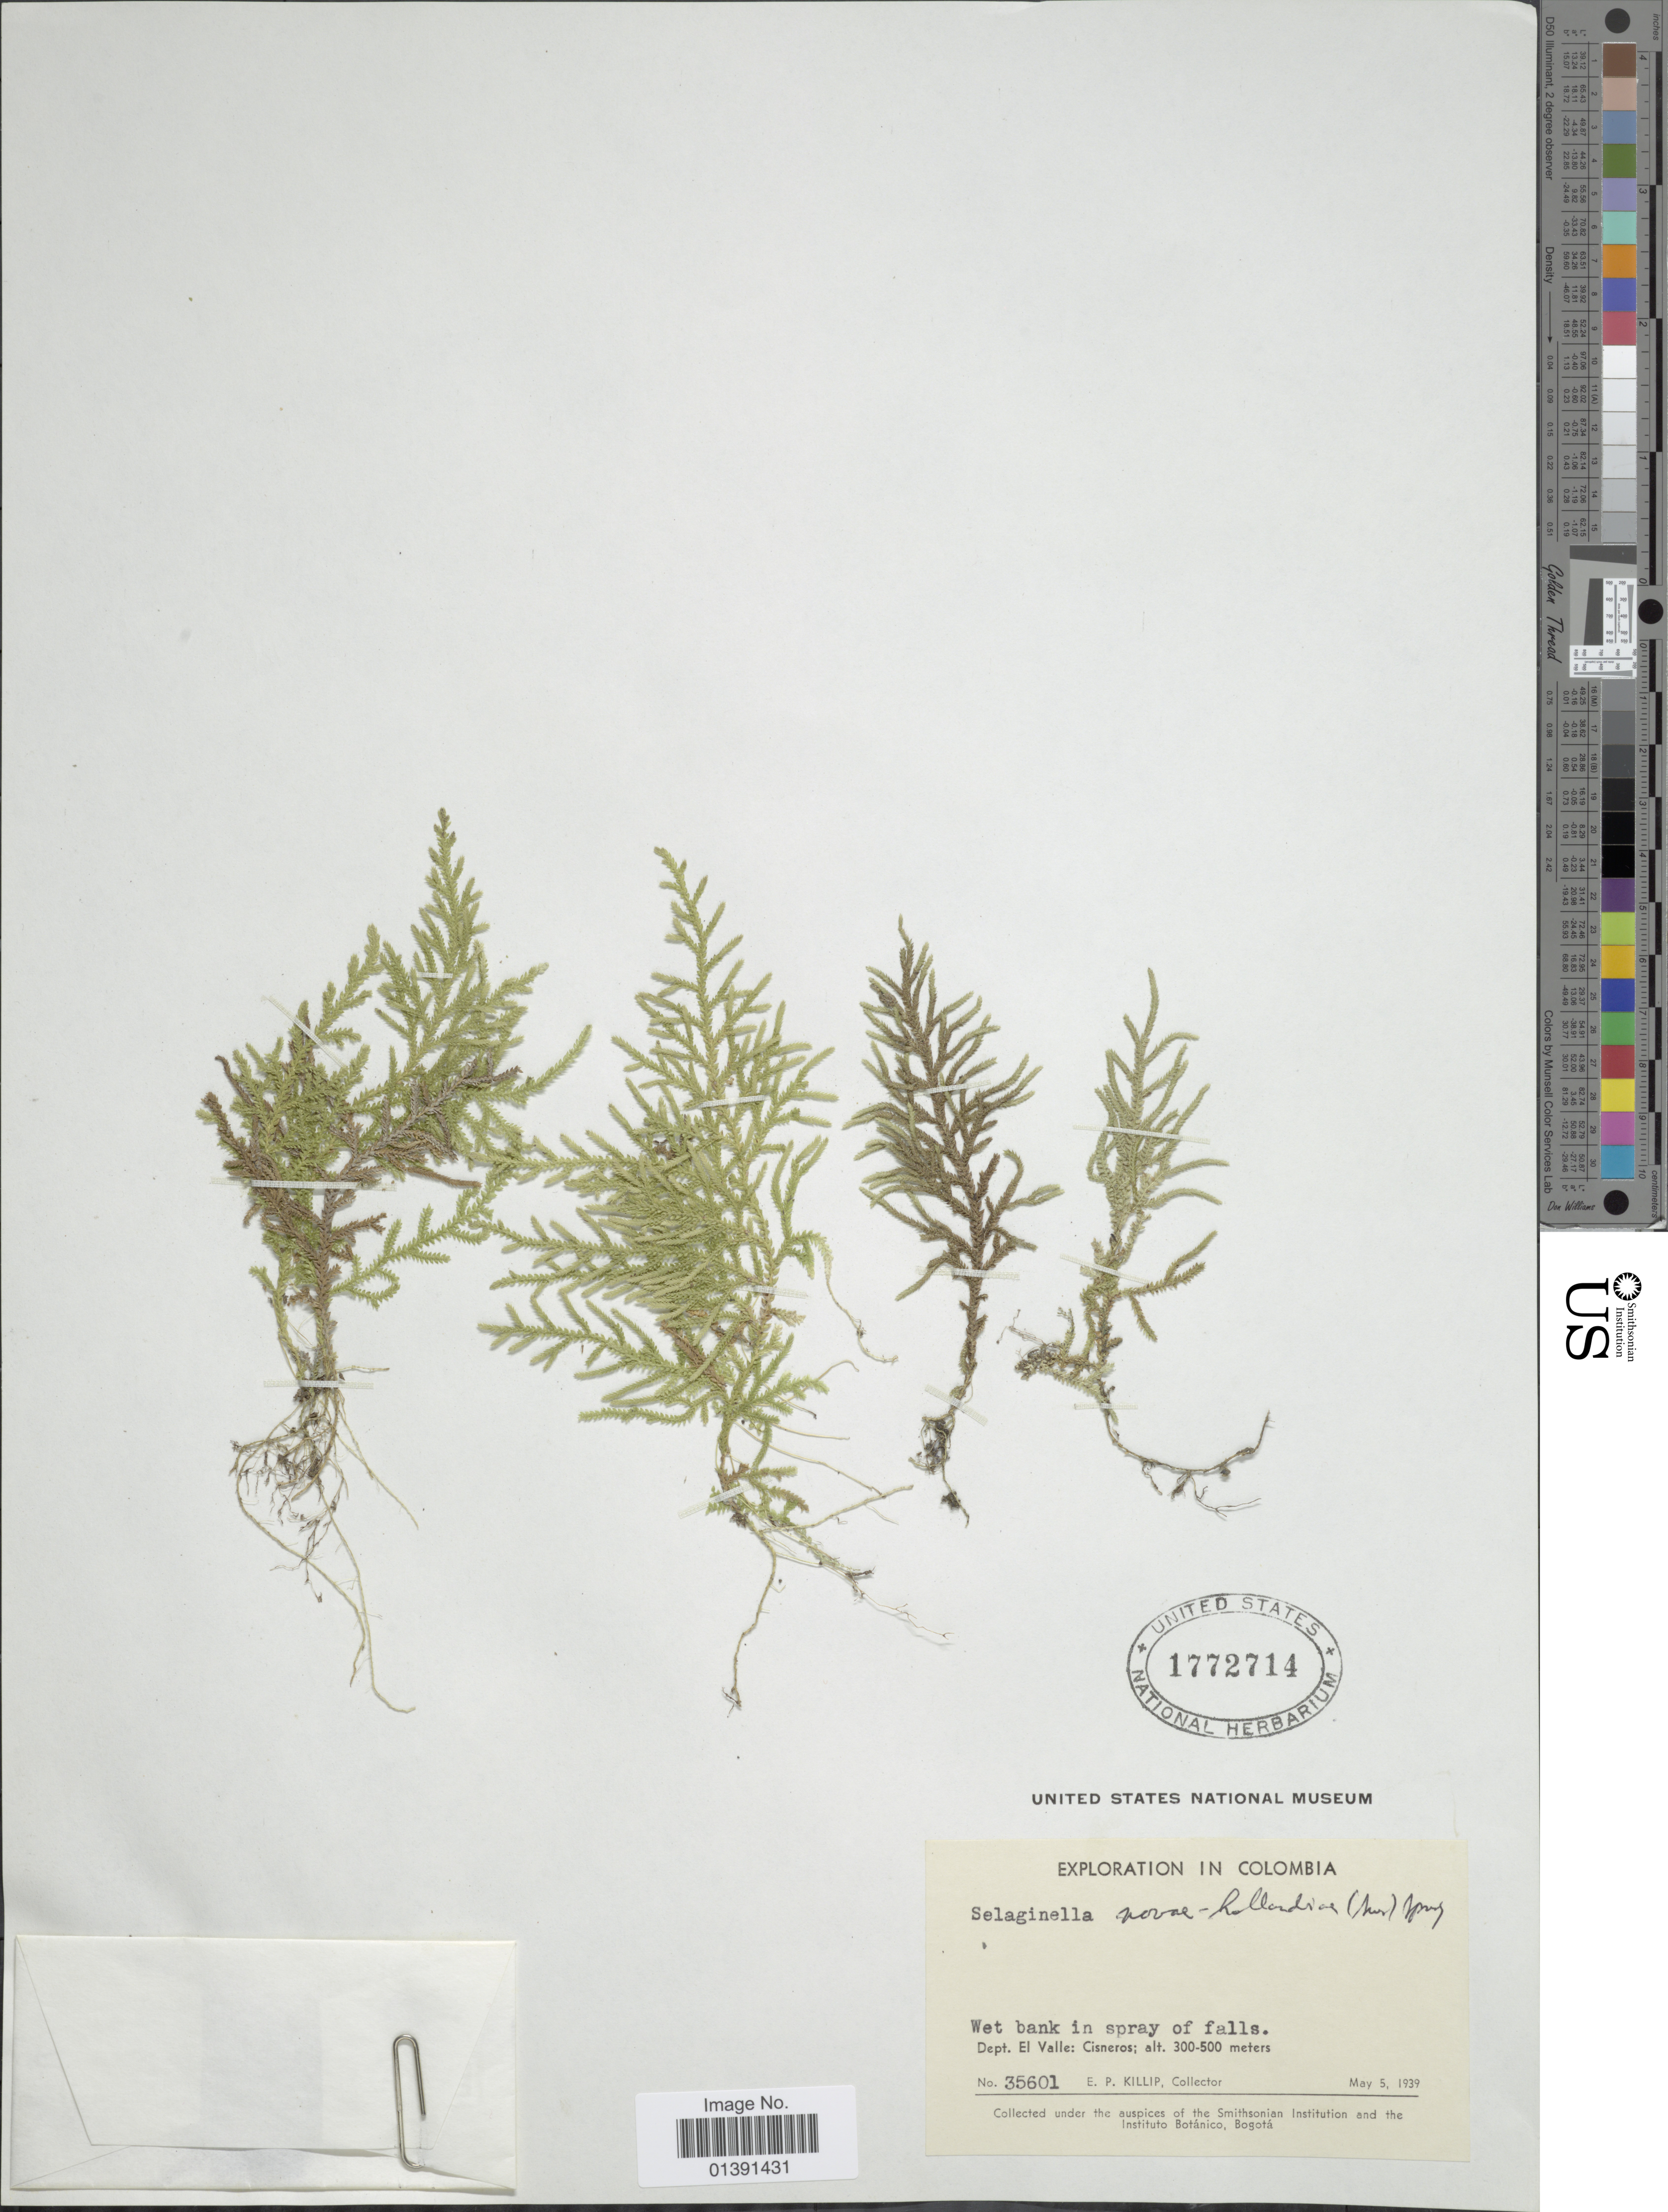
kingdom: Plantae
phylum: Tracheophyta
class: Lycopodiopsida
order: Selaginellales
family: Selaginellaceae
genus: Selaginella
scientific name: Selaginella novae-hollandiae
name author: (Sw.) Spring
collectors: E. P. Killip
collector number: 35601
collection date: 1939-05-05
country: Colombia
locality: Wet bank in spray of falls, Dept. El Valle: Cisneros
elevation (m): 300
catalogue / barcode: US 1772714